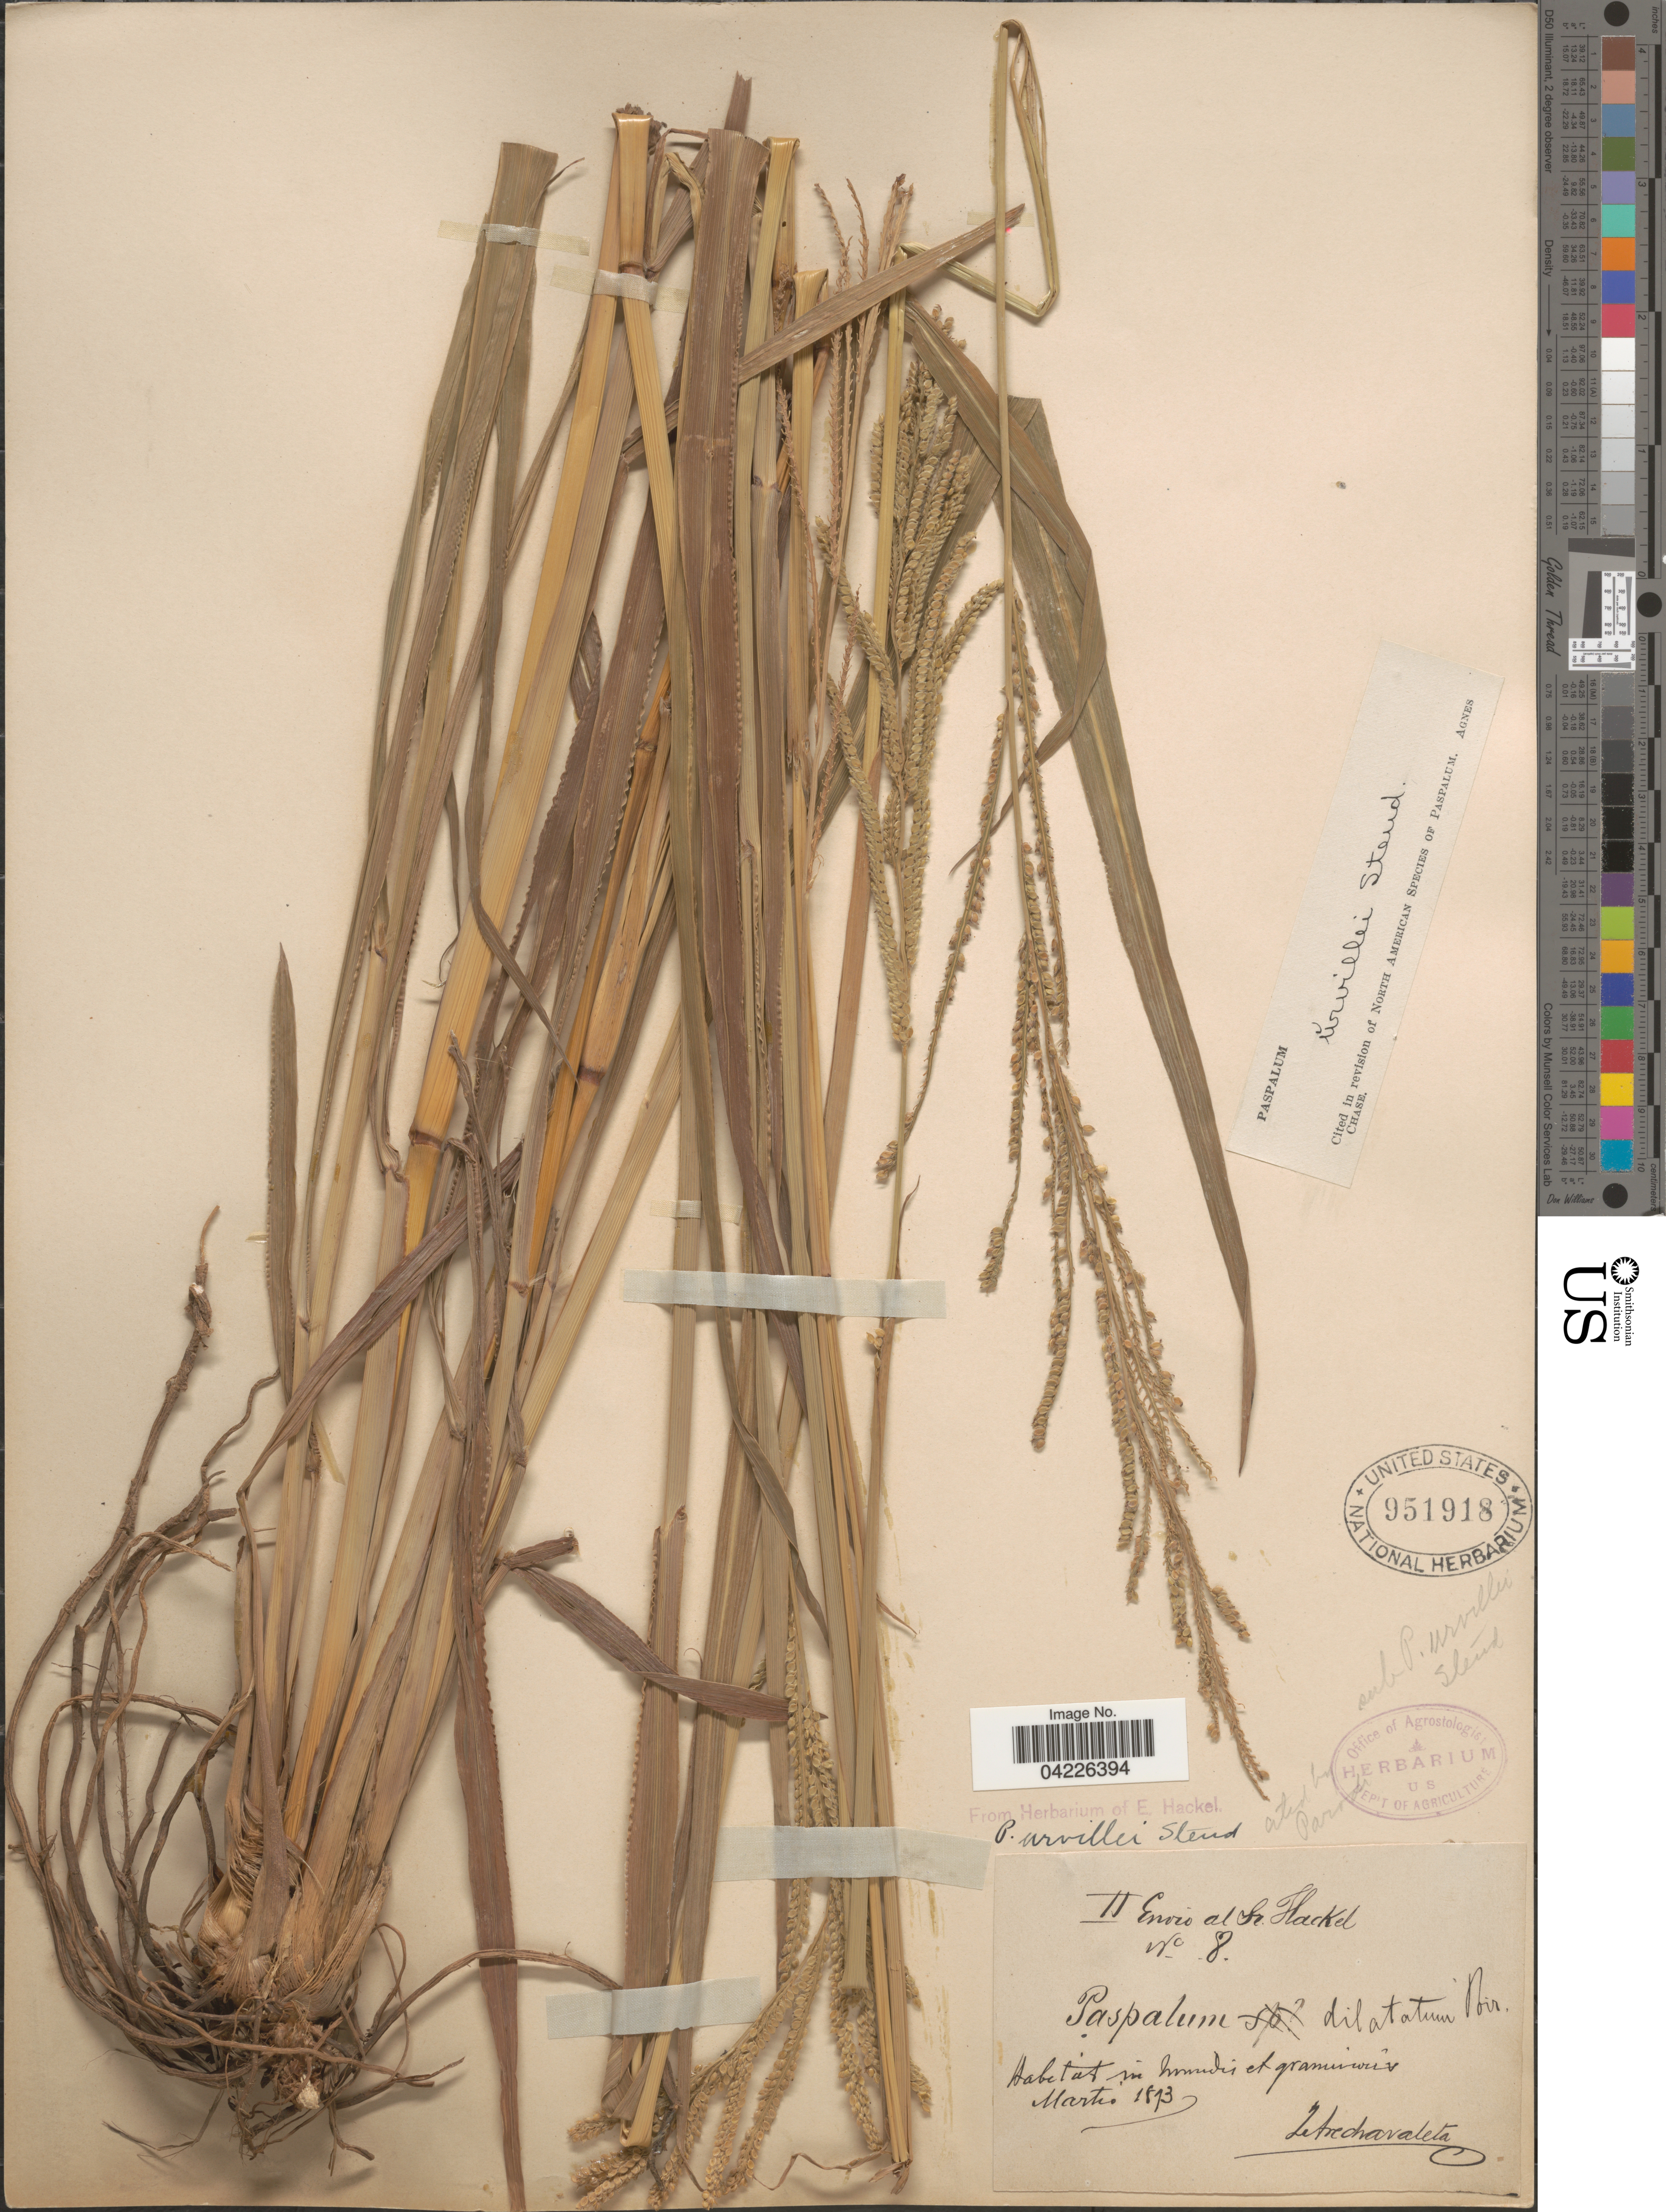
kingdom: Plantae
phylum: Tracheophyta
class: Liliopsida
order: Poales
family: Poaceae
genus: Paspalum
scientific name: Paspalum urvillei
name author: Steud.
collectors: J. Arechavaleta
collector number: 8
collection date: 1893-03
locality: In humidis et graminosis.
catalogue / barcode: US 951918